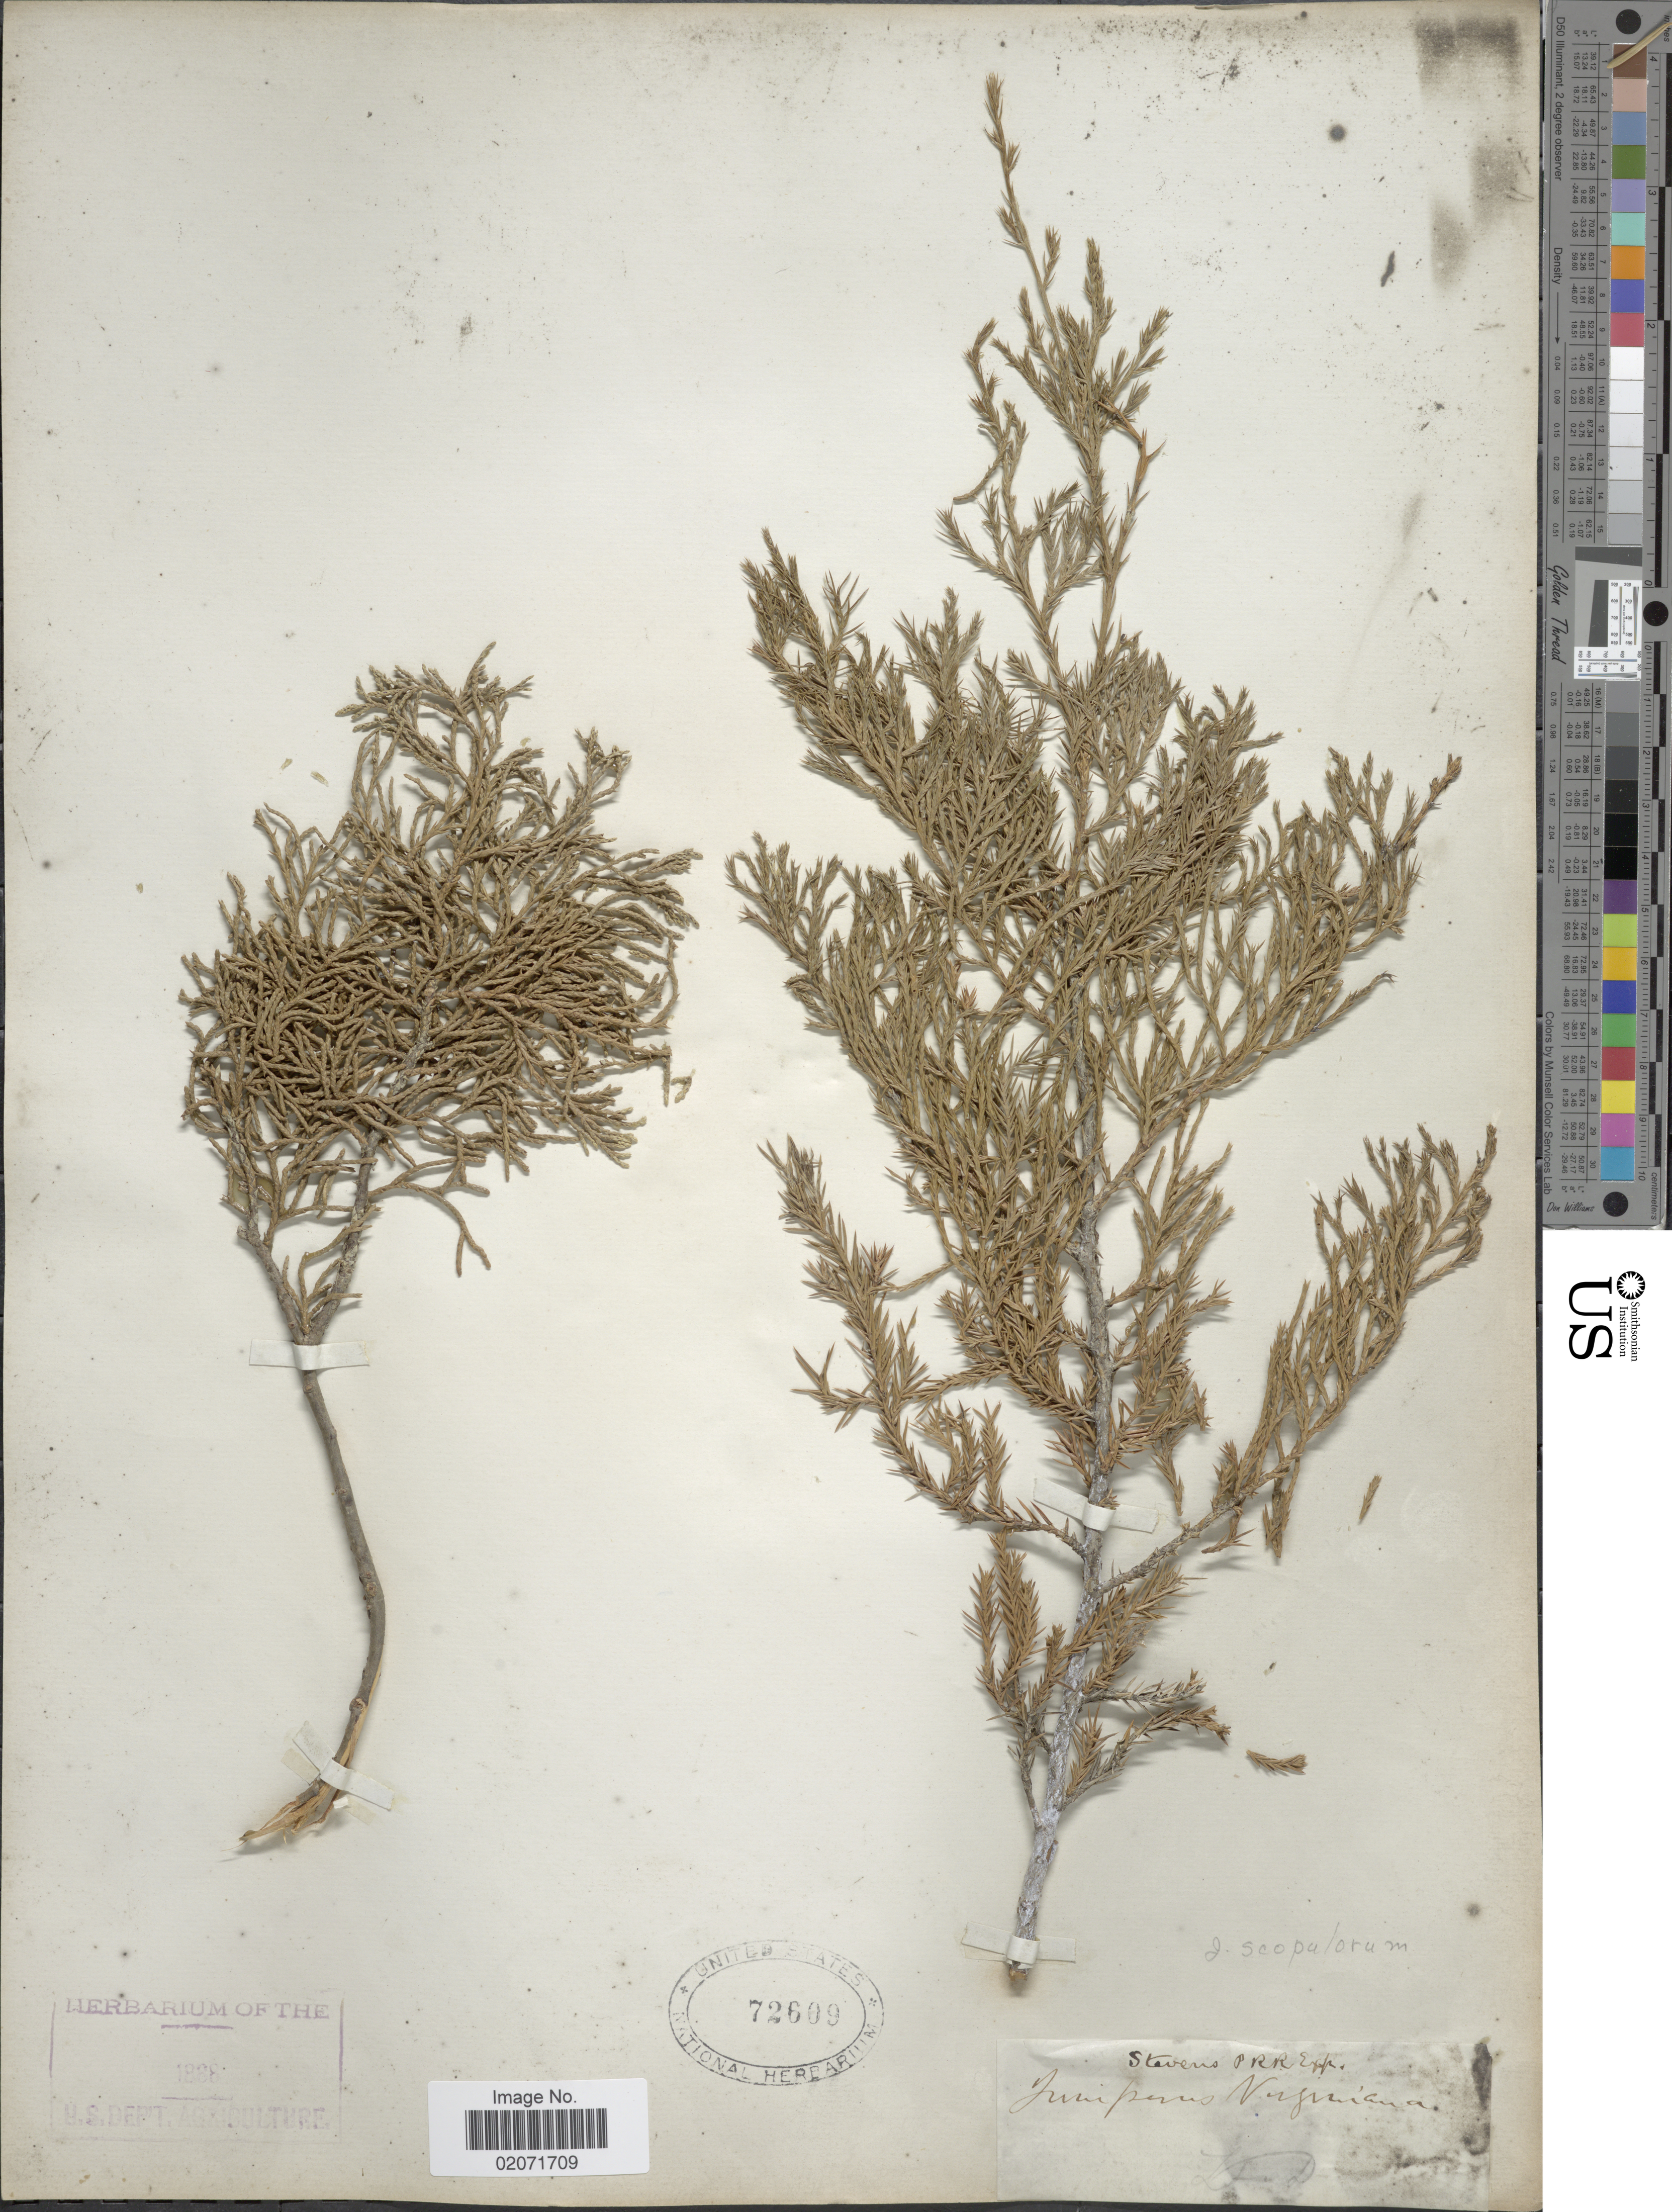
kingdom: Plantae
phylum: Tracheophyta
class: Pinopsida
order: Pinales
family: Cupressaceae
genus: Juniperus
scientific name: Juniperus scopulorum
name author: Sarg.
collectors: I. I. Stevens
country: United States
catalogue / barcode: US 72609